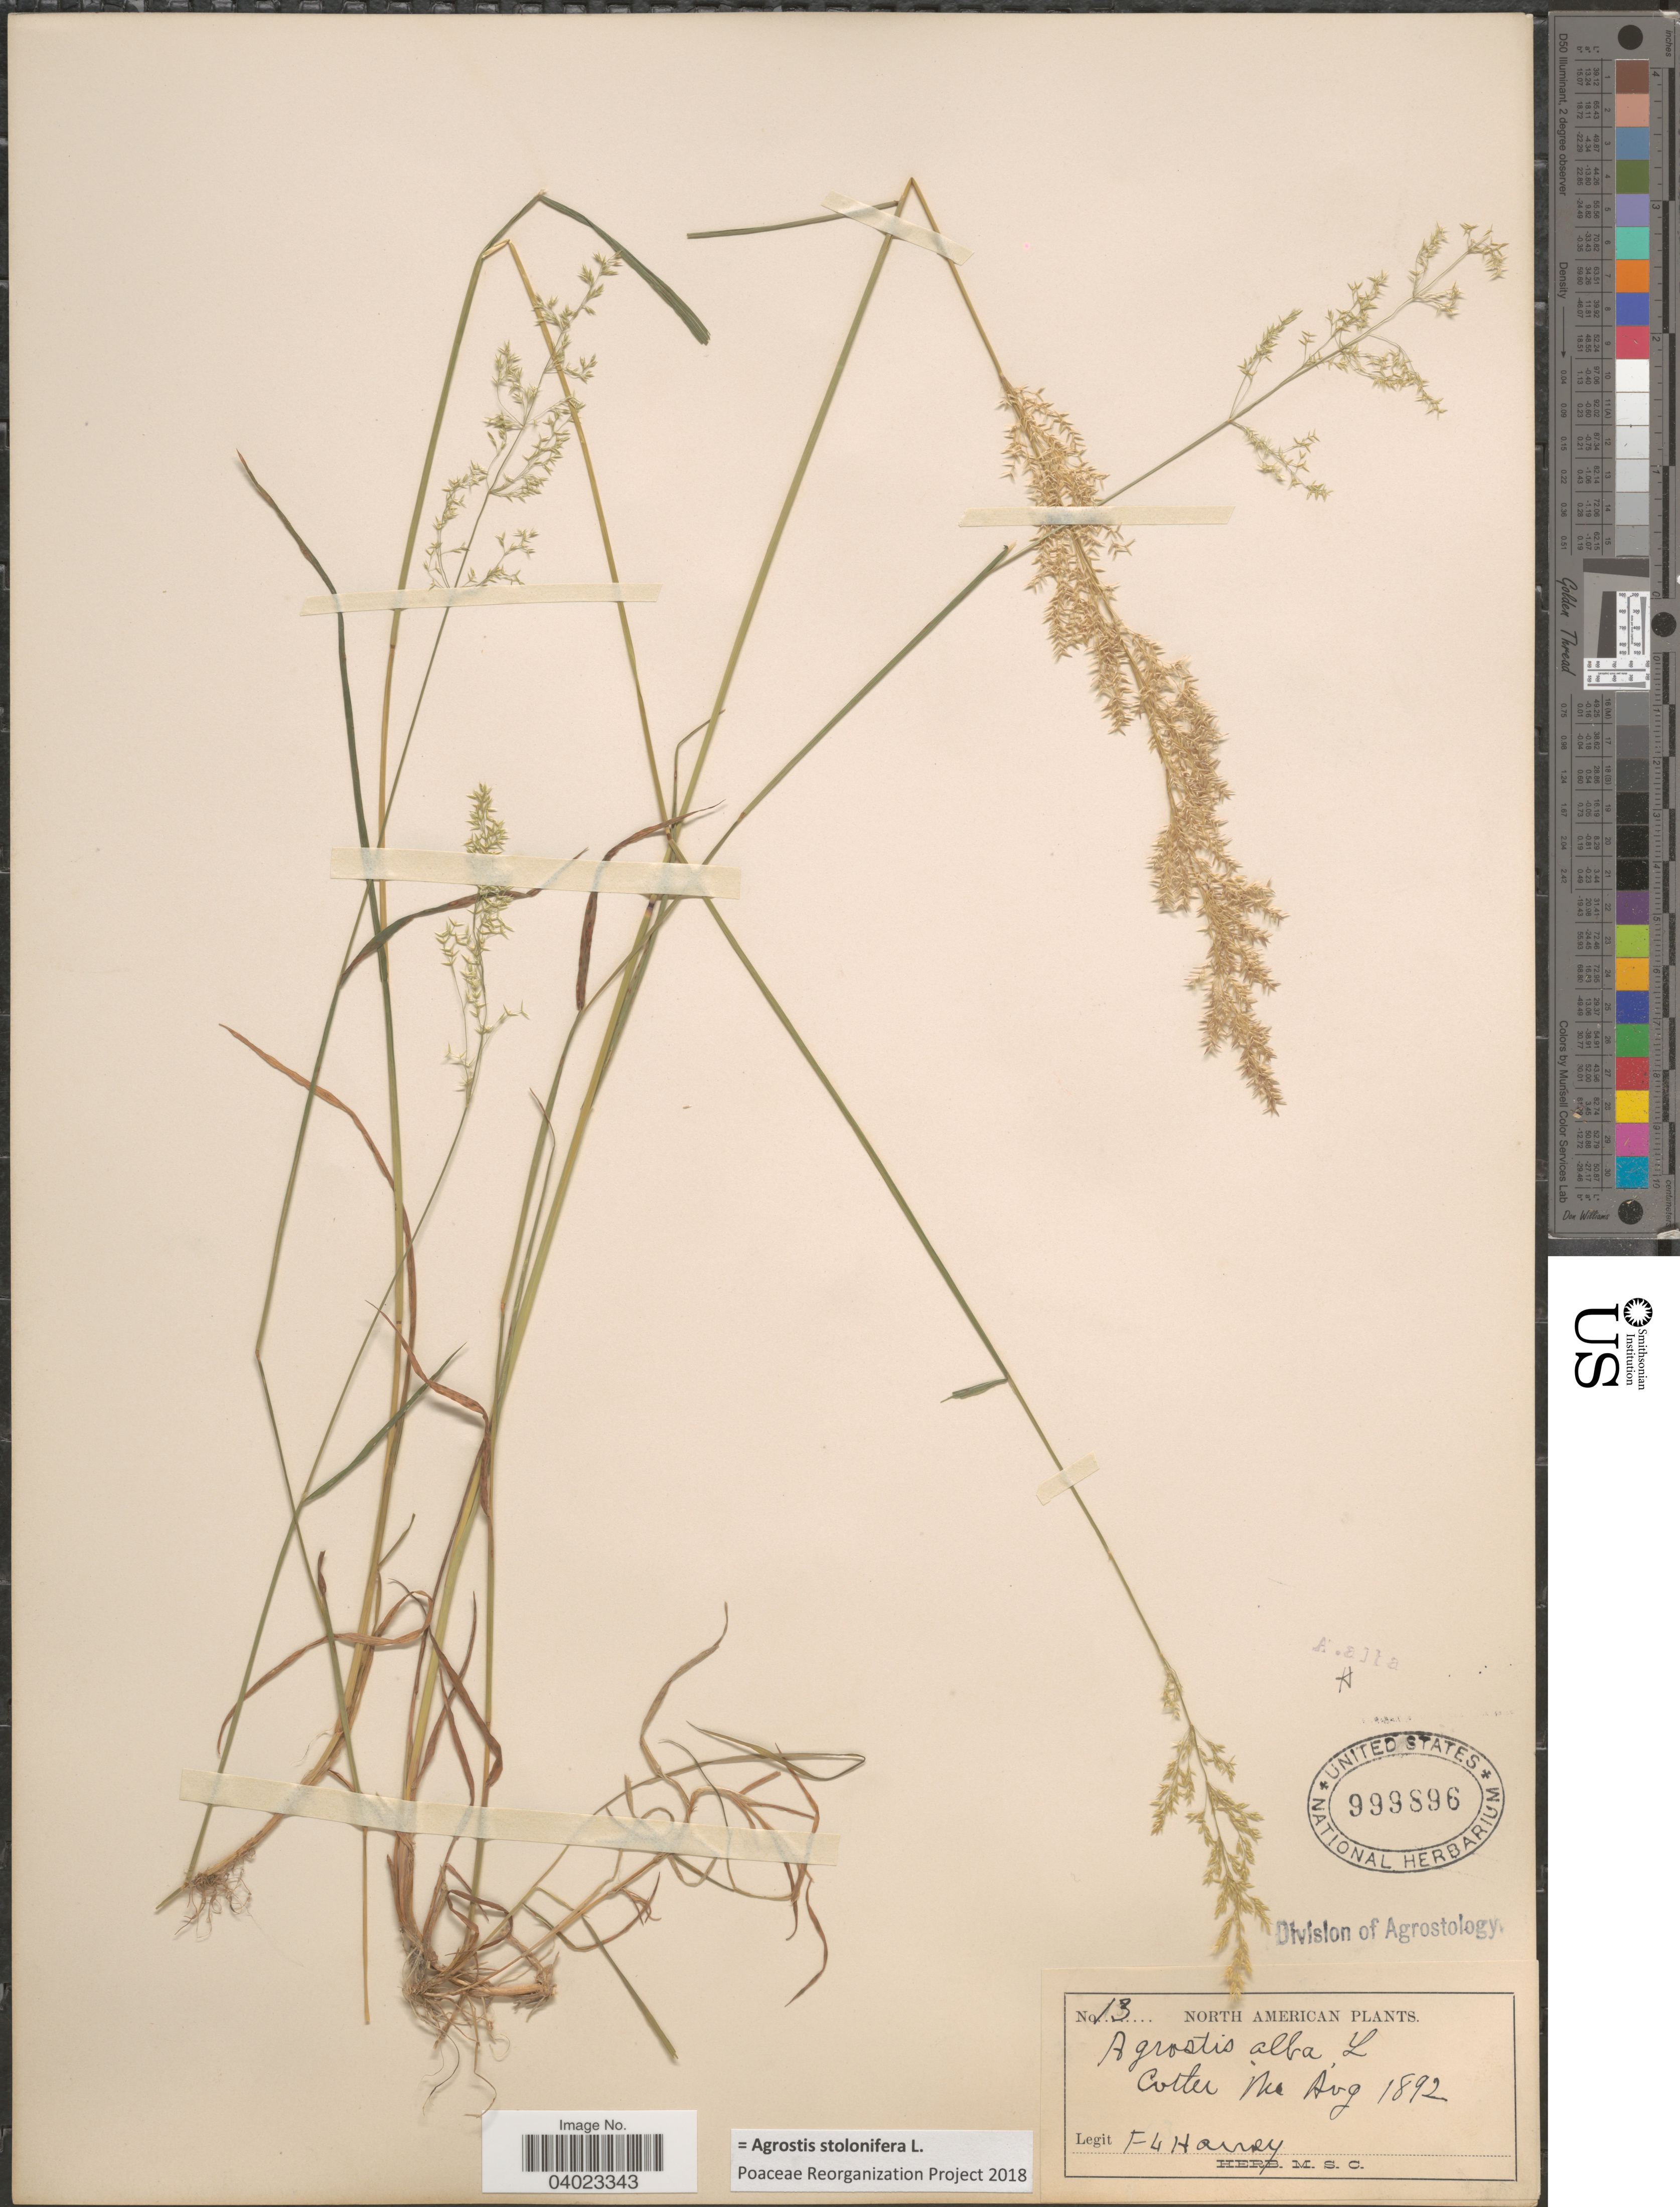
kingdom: Plantae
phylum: Tracheophyta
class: Liliopsida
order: Poales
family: Poaceae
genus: Agrostis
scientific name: Agrostis stolonifera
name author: L.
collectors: F. L. Harvey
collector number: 13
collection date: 1892-08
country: United States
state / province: Maine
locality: Colter.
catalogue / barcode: US 999896